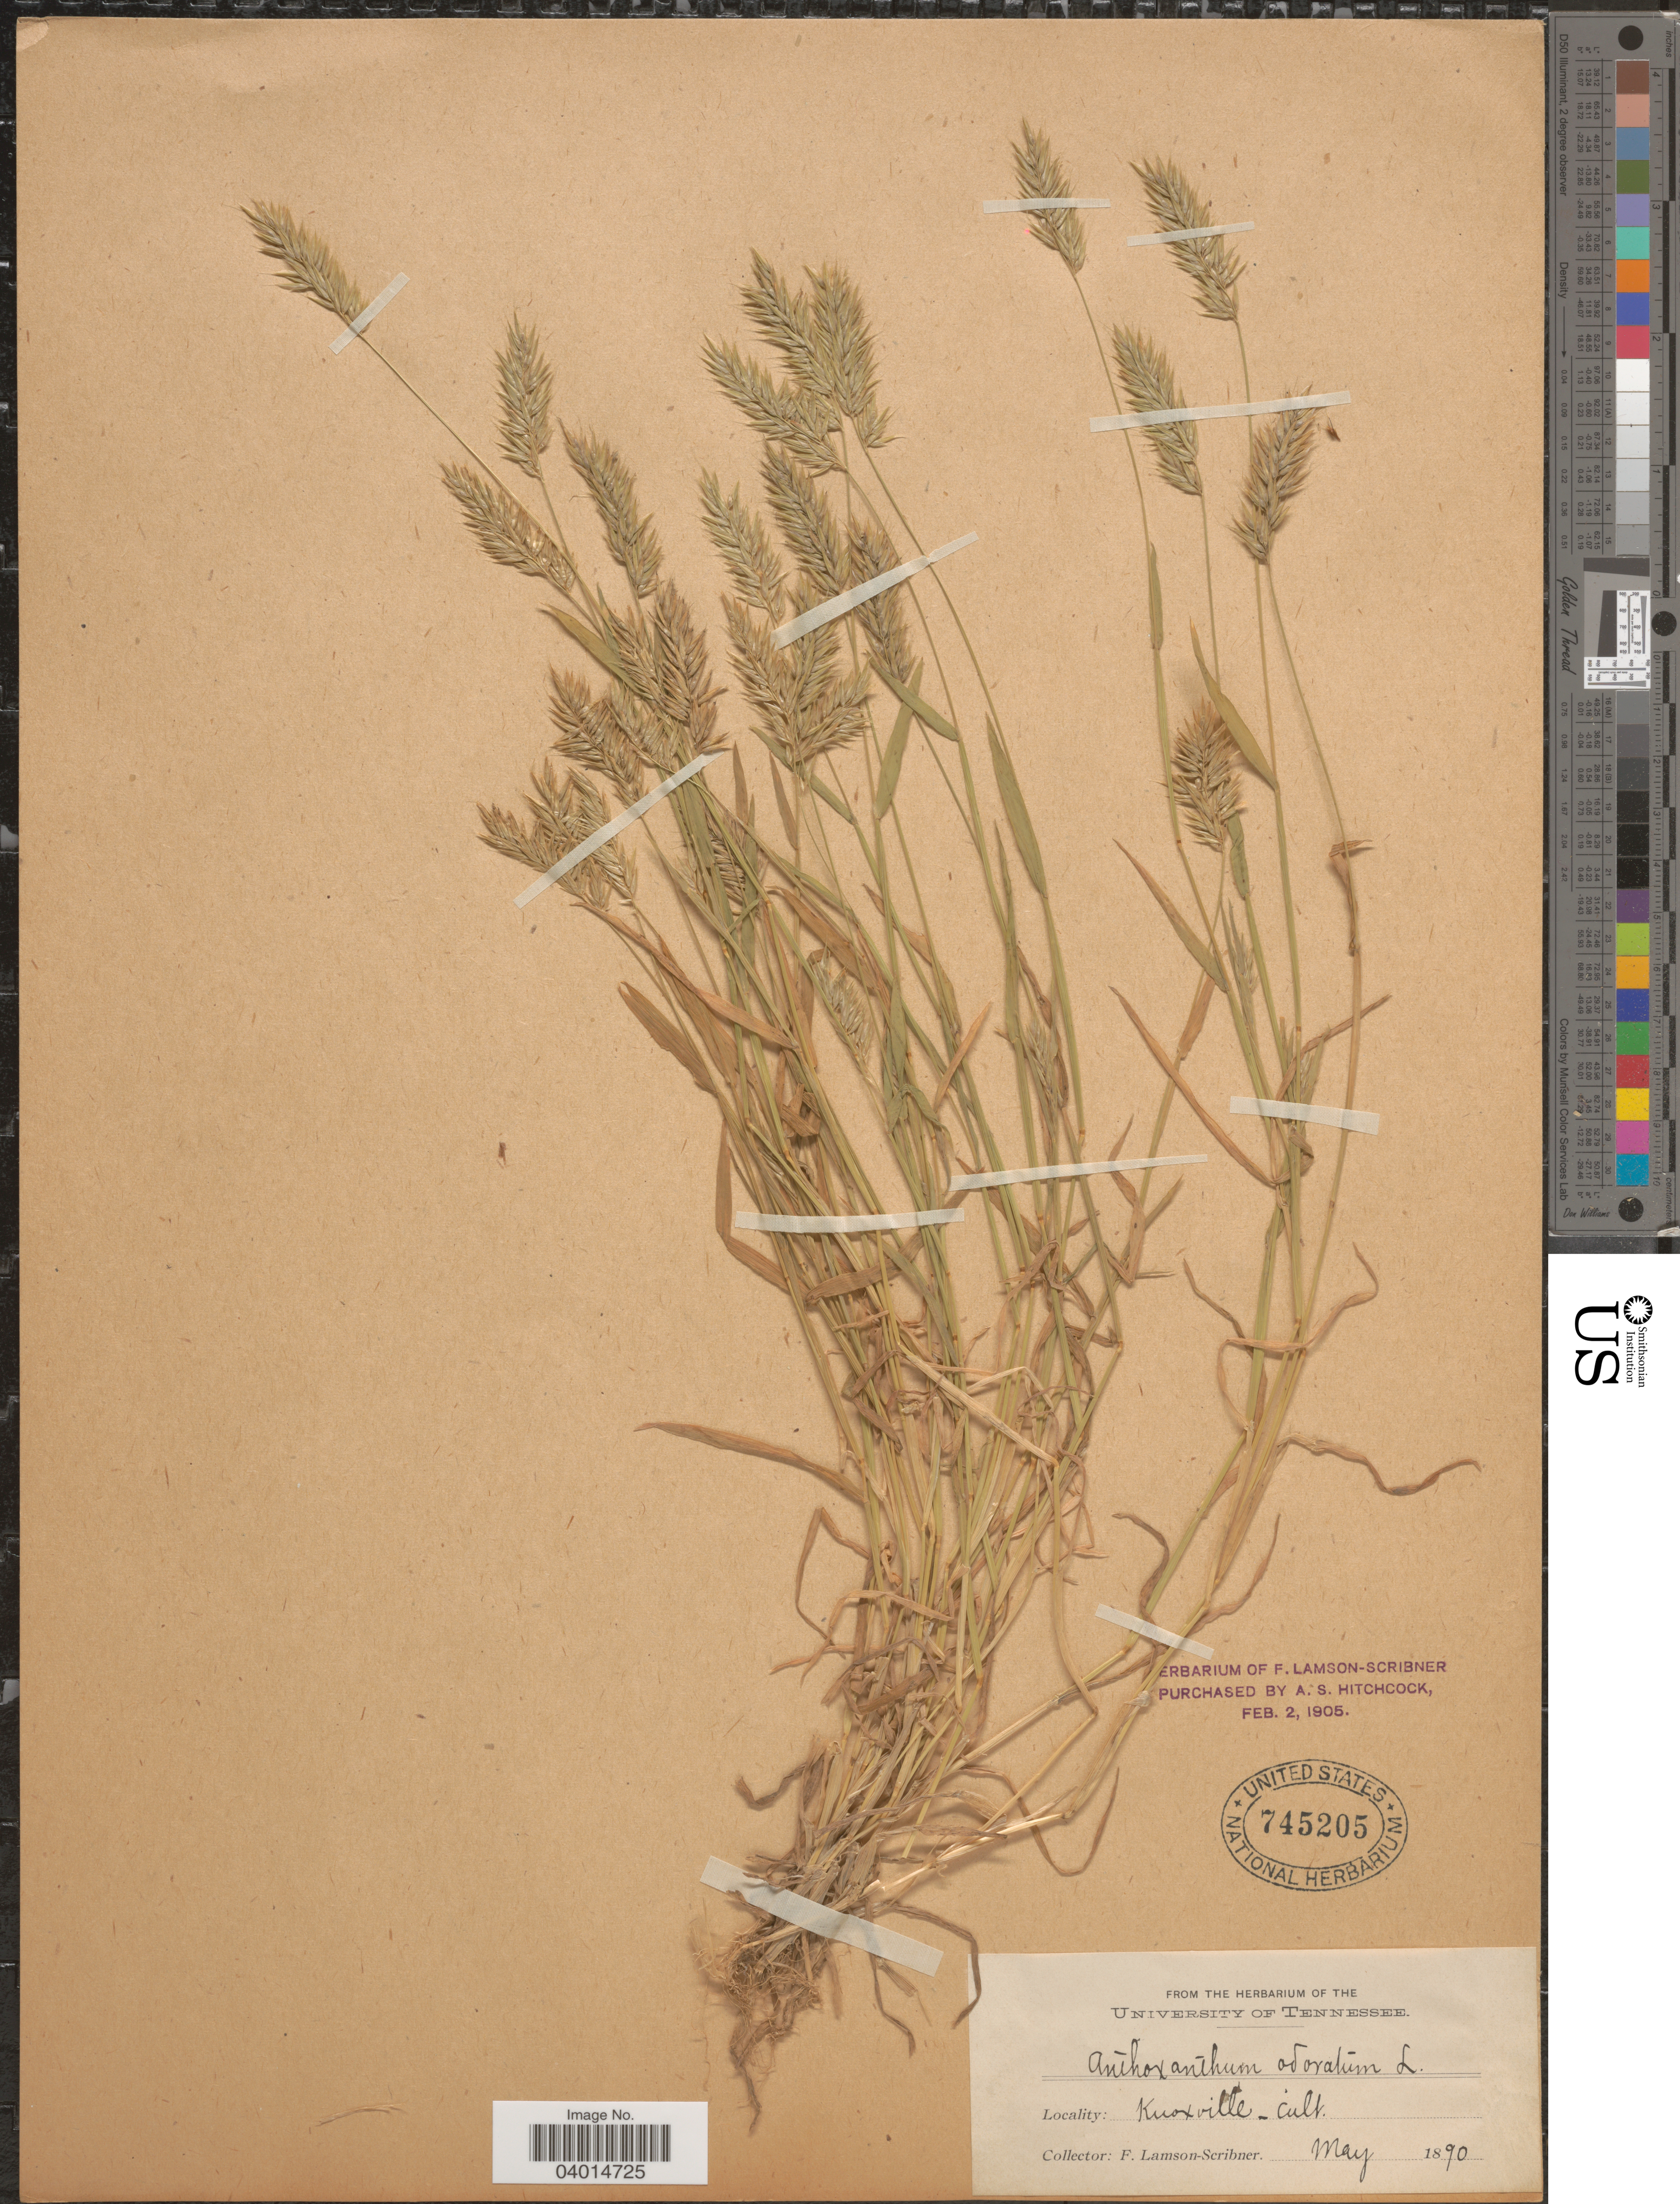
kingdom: Plantae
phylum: Tracheophyta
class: Liliopsida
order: Poales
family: Poaceae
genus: Anthoxanthum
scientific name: Anthoxanthum odoratum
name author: L.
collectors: F. L. Scribner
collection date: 1890-05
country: United States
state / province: Tennessee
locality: Knoxville.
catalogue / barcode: US 745205